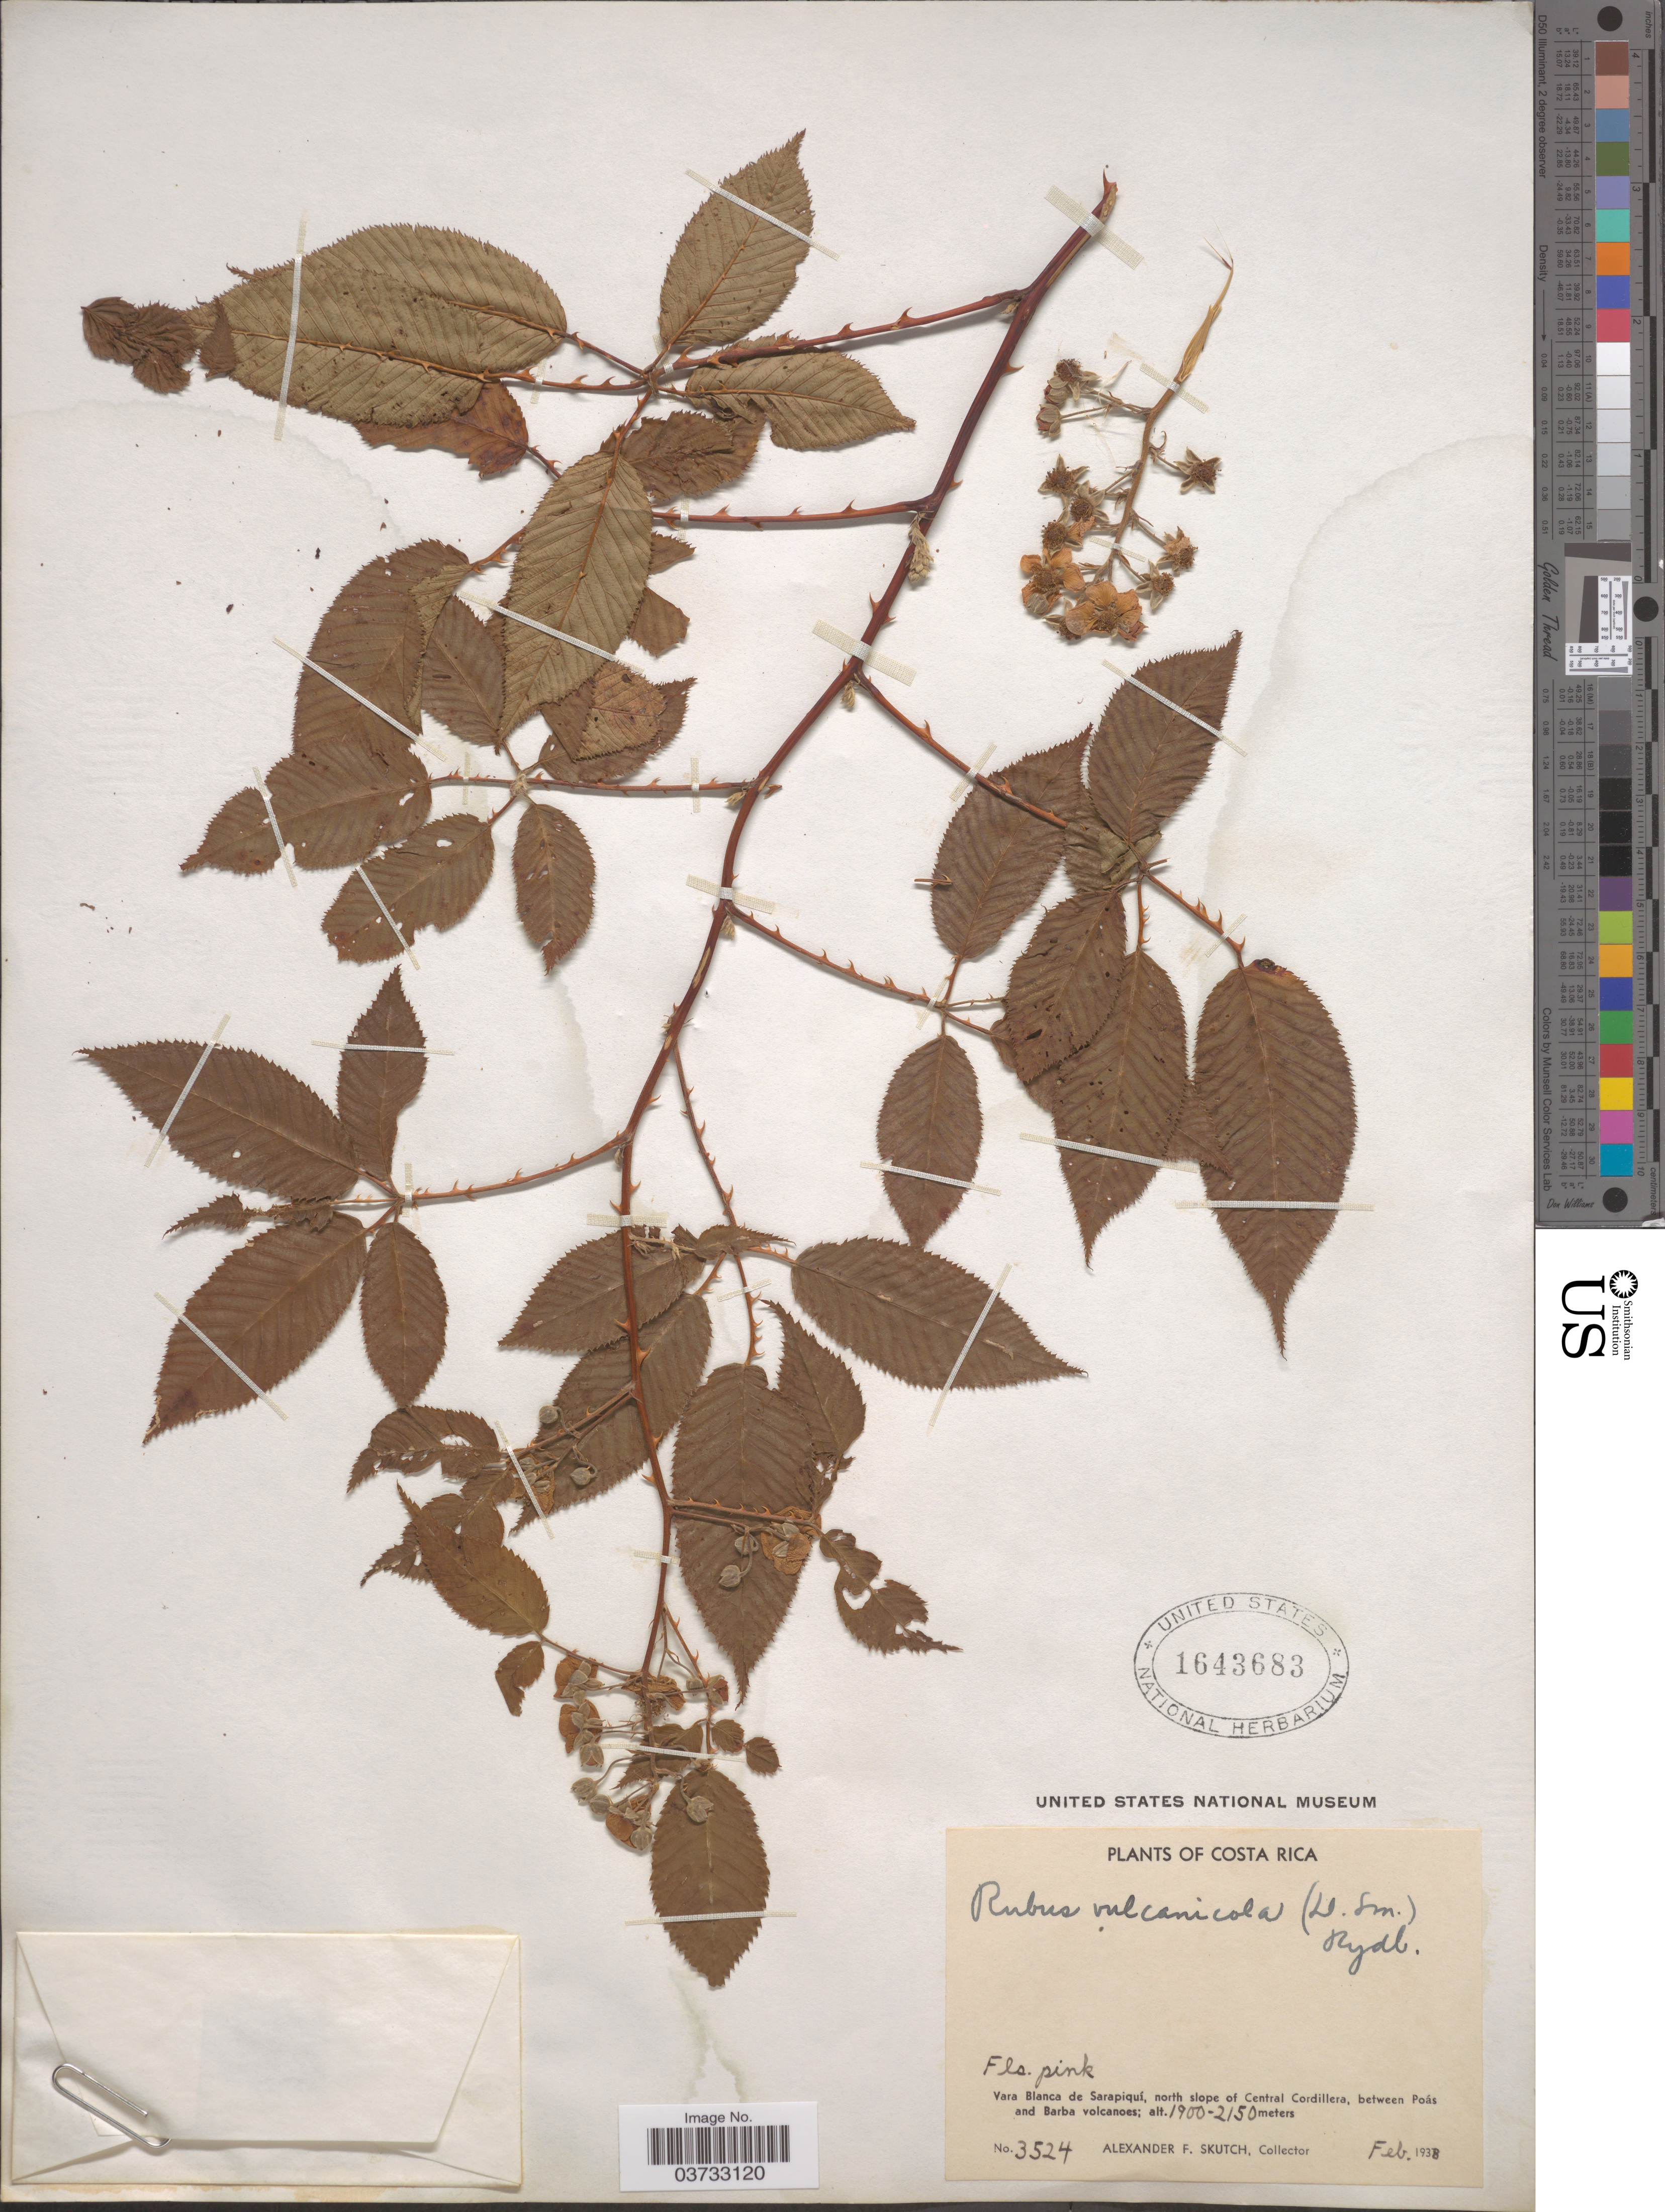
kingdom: Plantae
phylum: Tracheophyta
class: Magnoliopsida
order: Rosales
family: Rosaceae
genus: Rubus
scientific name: Rubus vulcanicola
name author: (Donn. Sm.) Rydb.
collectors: A. F. Skutch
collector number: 3524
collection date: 1938-02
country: Costa Rica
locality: Vara Blanca de Sarapiquí, north slope of Central Cordillera, between Poás and Barba volcanoes.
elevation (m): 1900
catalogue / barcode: US 1643683